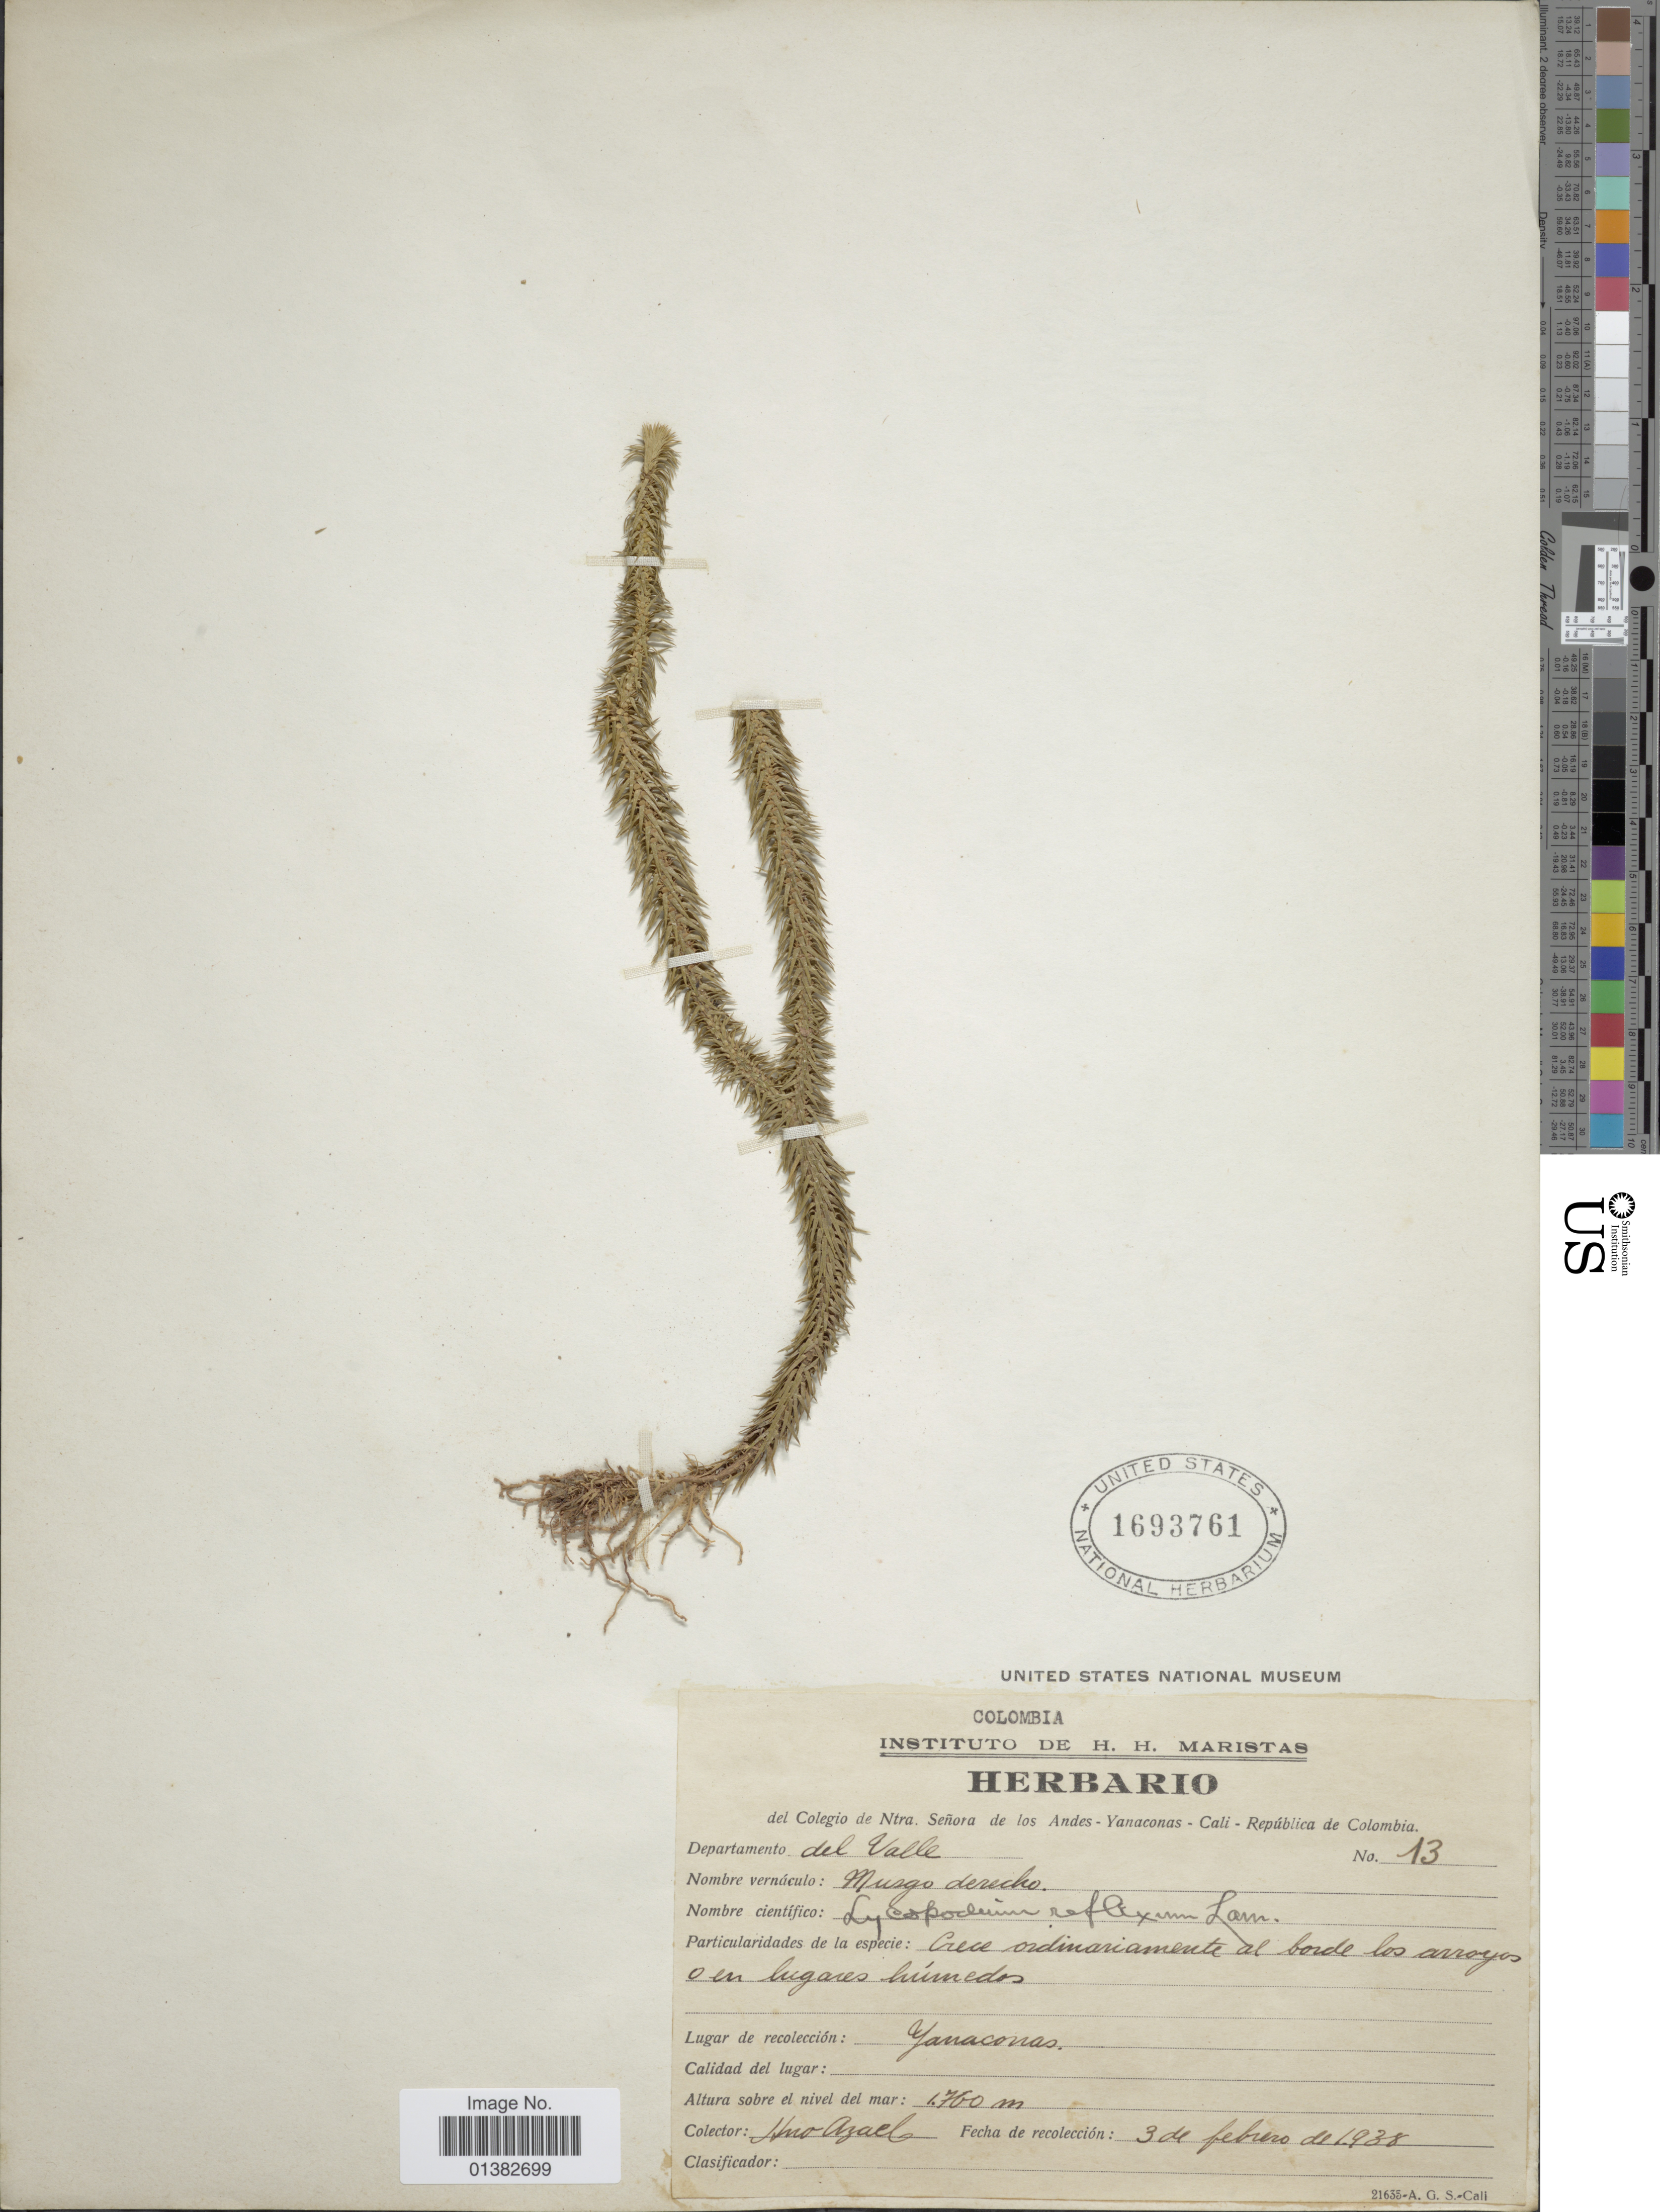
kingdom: Plantae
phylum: Tracheophyta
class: Lycopodiopsida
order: Lycopodiales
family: Lycopodiaceae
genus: Phlegmariurus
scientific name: Phlegmariurus reflexus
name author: (Lam.) B. Øllg.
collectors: H. Azael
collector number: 13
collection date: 1938-02-03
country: Colombia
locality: Departamento del Valle, Crece ordinariamente al borde los arroyos o en lugares húmedos, Yanaconas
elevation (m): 1760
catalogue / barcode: US 1693761